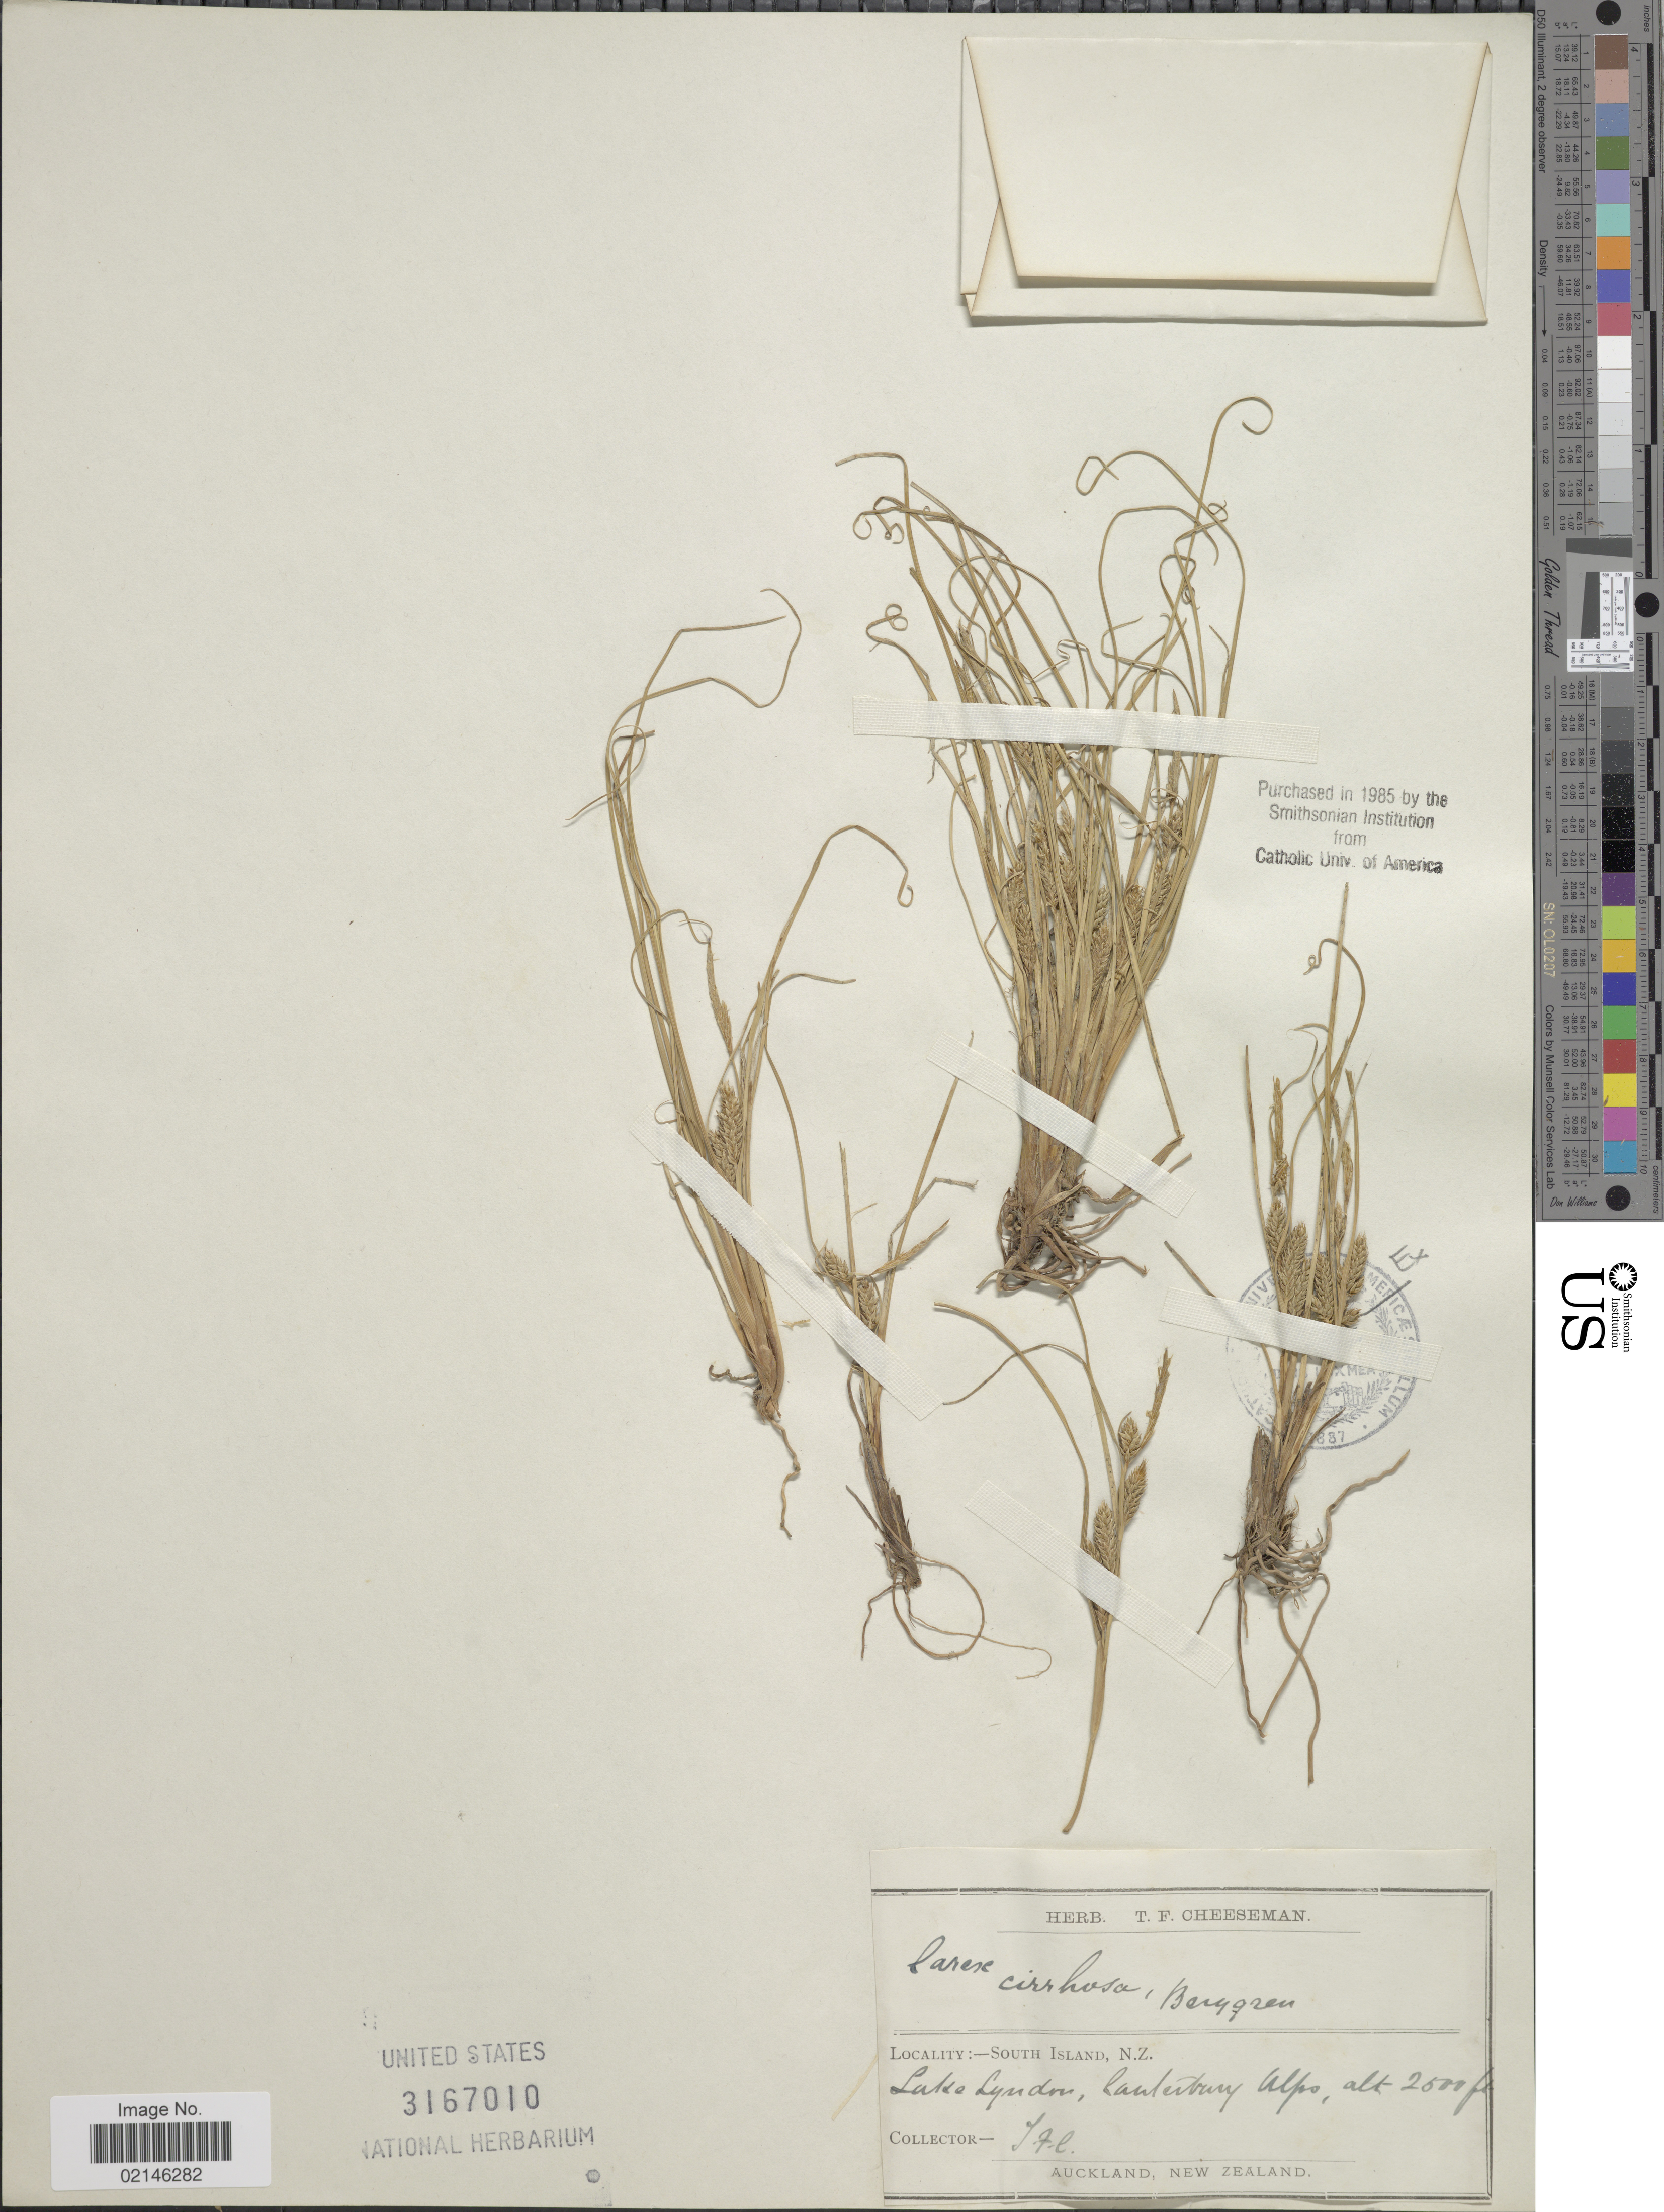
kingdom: Plantae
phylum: Tracheophyta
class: Liliopsida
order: Poales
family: Cyperaceae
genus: Carex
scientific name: Carex cirrhosa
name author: Berggr.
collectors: T. F. Cheeseman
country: New Zealand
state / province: Canterbury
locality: South Island. Lake Lyndon, Canterbury Alps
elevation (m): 762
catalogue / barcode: US 3167010